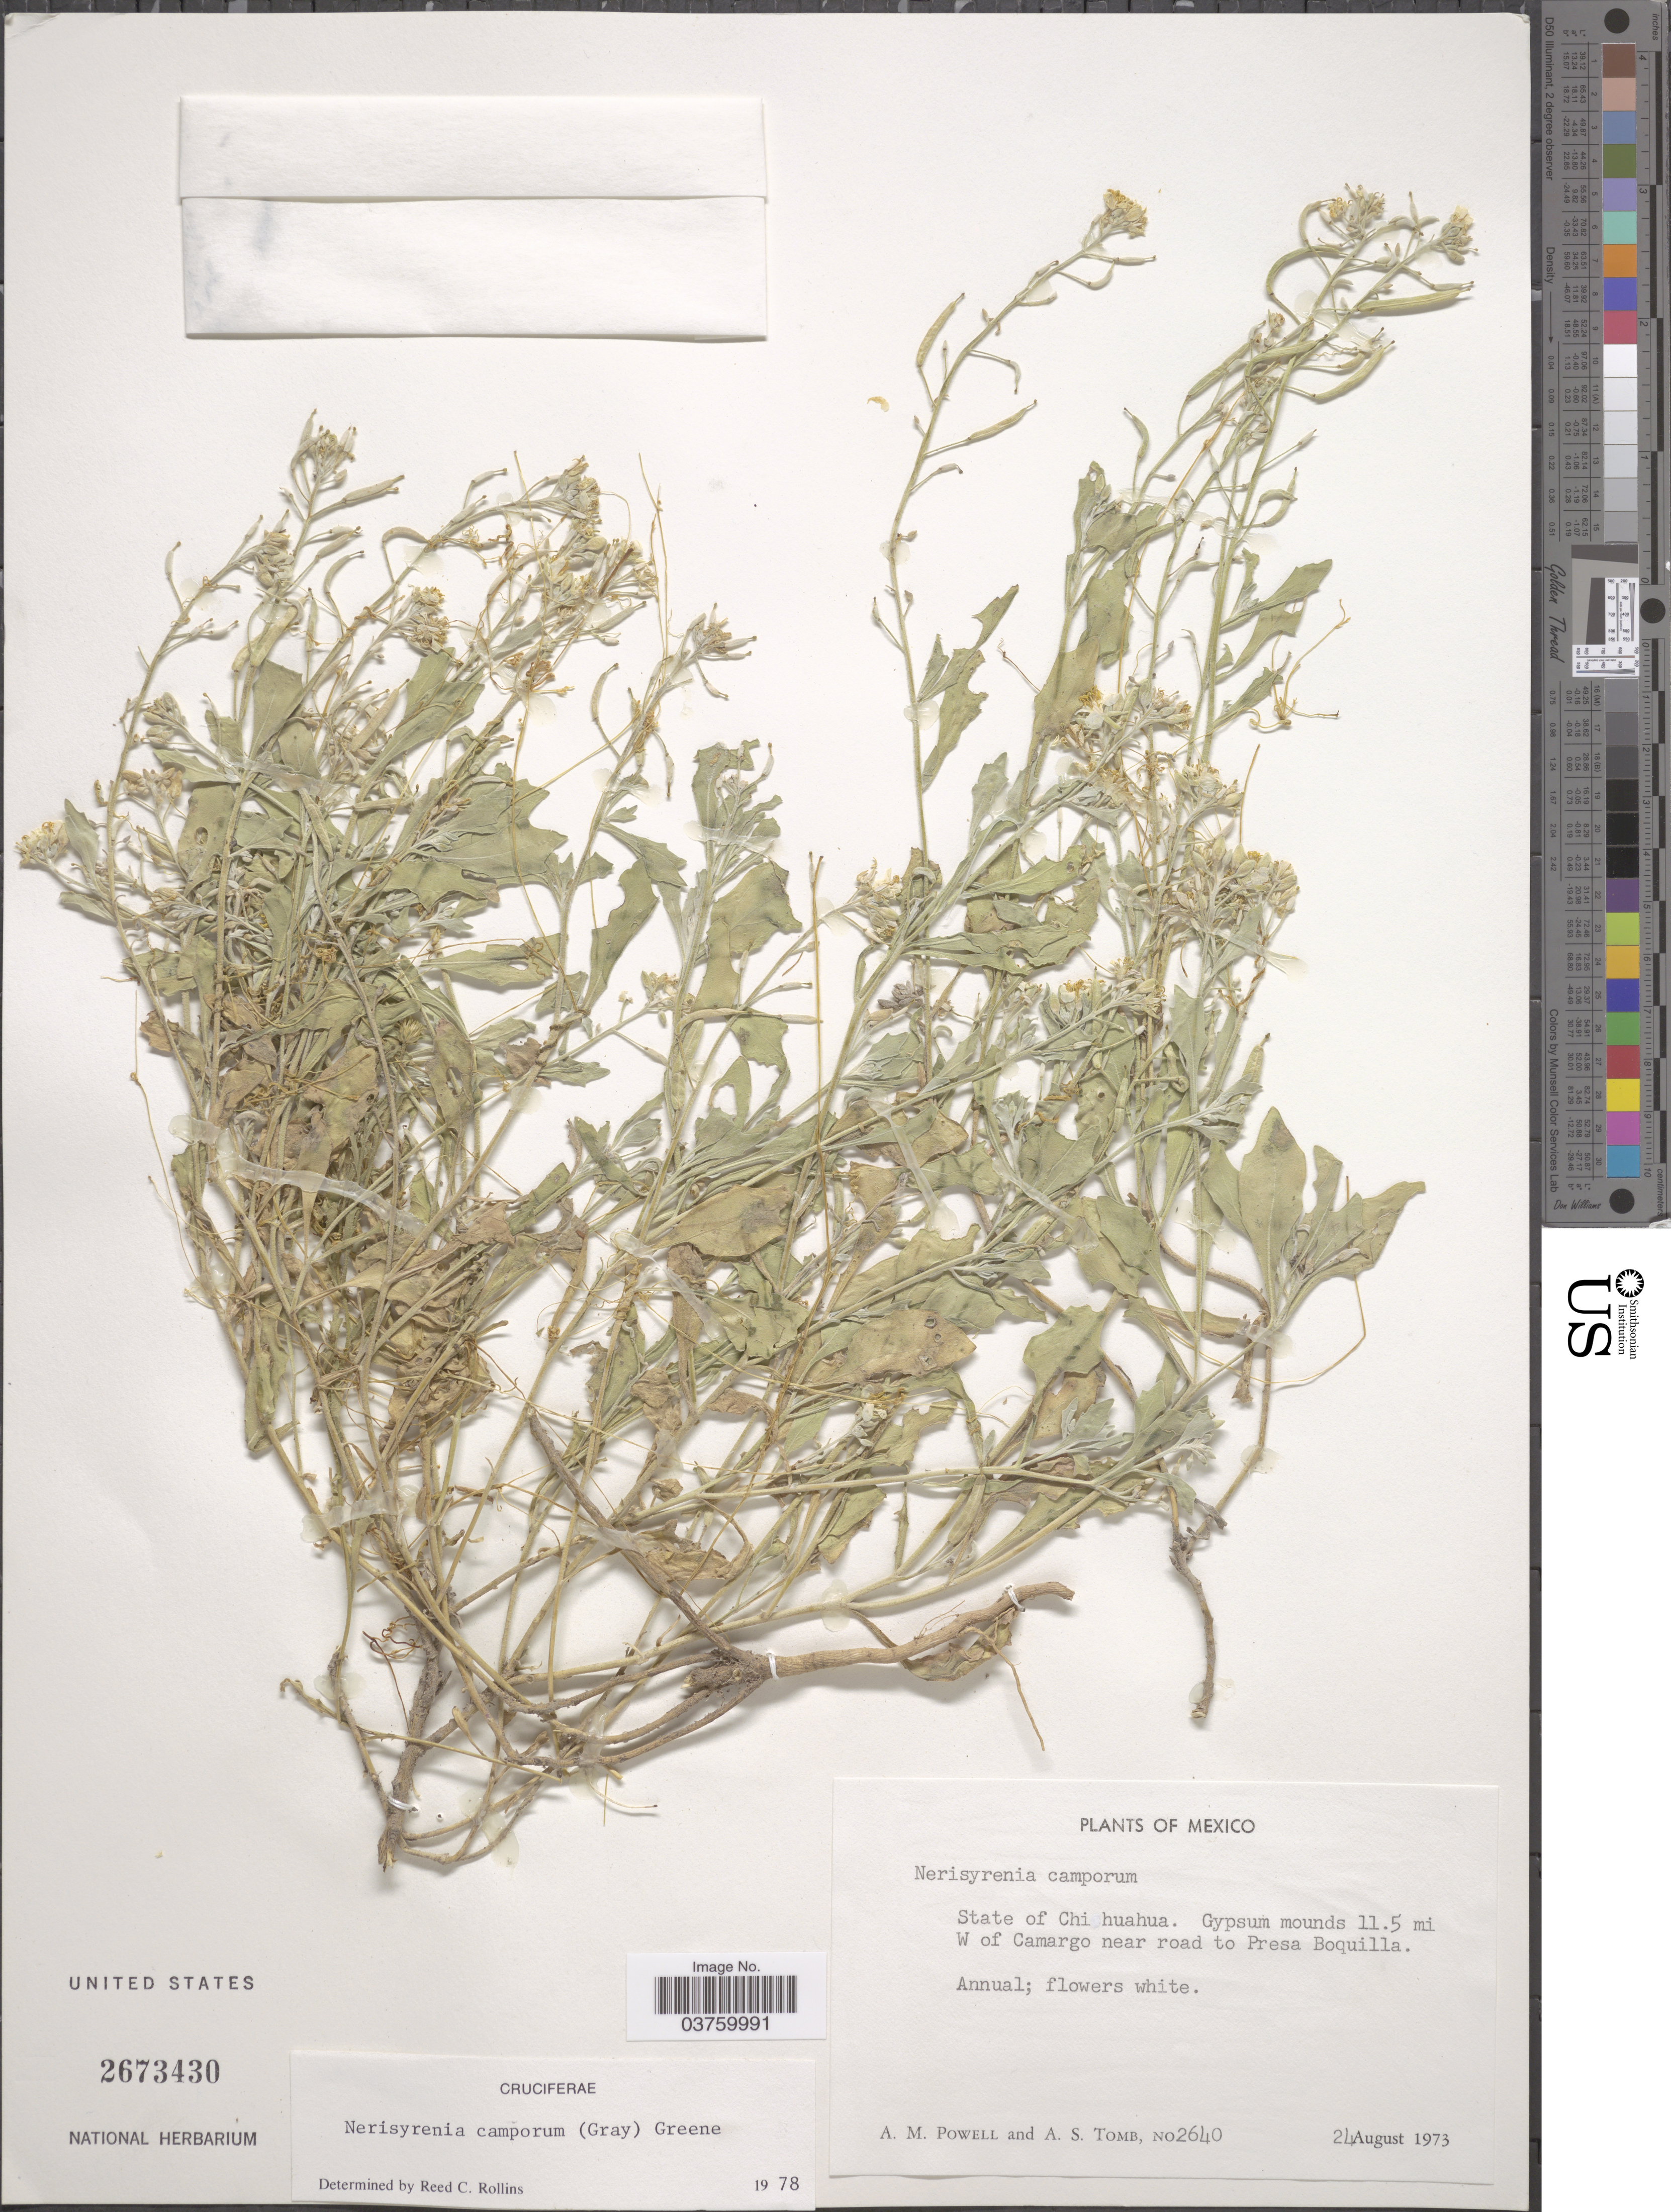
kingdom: Plantae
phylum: Tracheophyta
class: Magnoliopsida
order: Brassicales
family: Brassicaceae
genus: Nerisyrenia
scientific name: Nerisyrenia camporum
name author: (A. Gray) Greene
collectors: A. M. Powell & A. Tomb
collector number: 2640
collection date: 1973-08-24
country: Mexico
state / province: Chihuahua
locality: Gypsum mounds 11.5 mi W of Camargo near road to Presa Boquilla.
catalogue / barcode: US 2673430